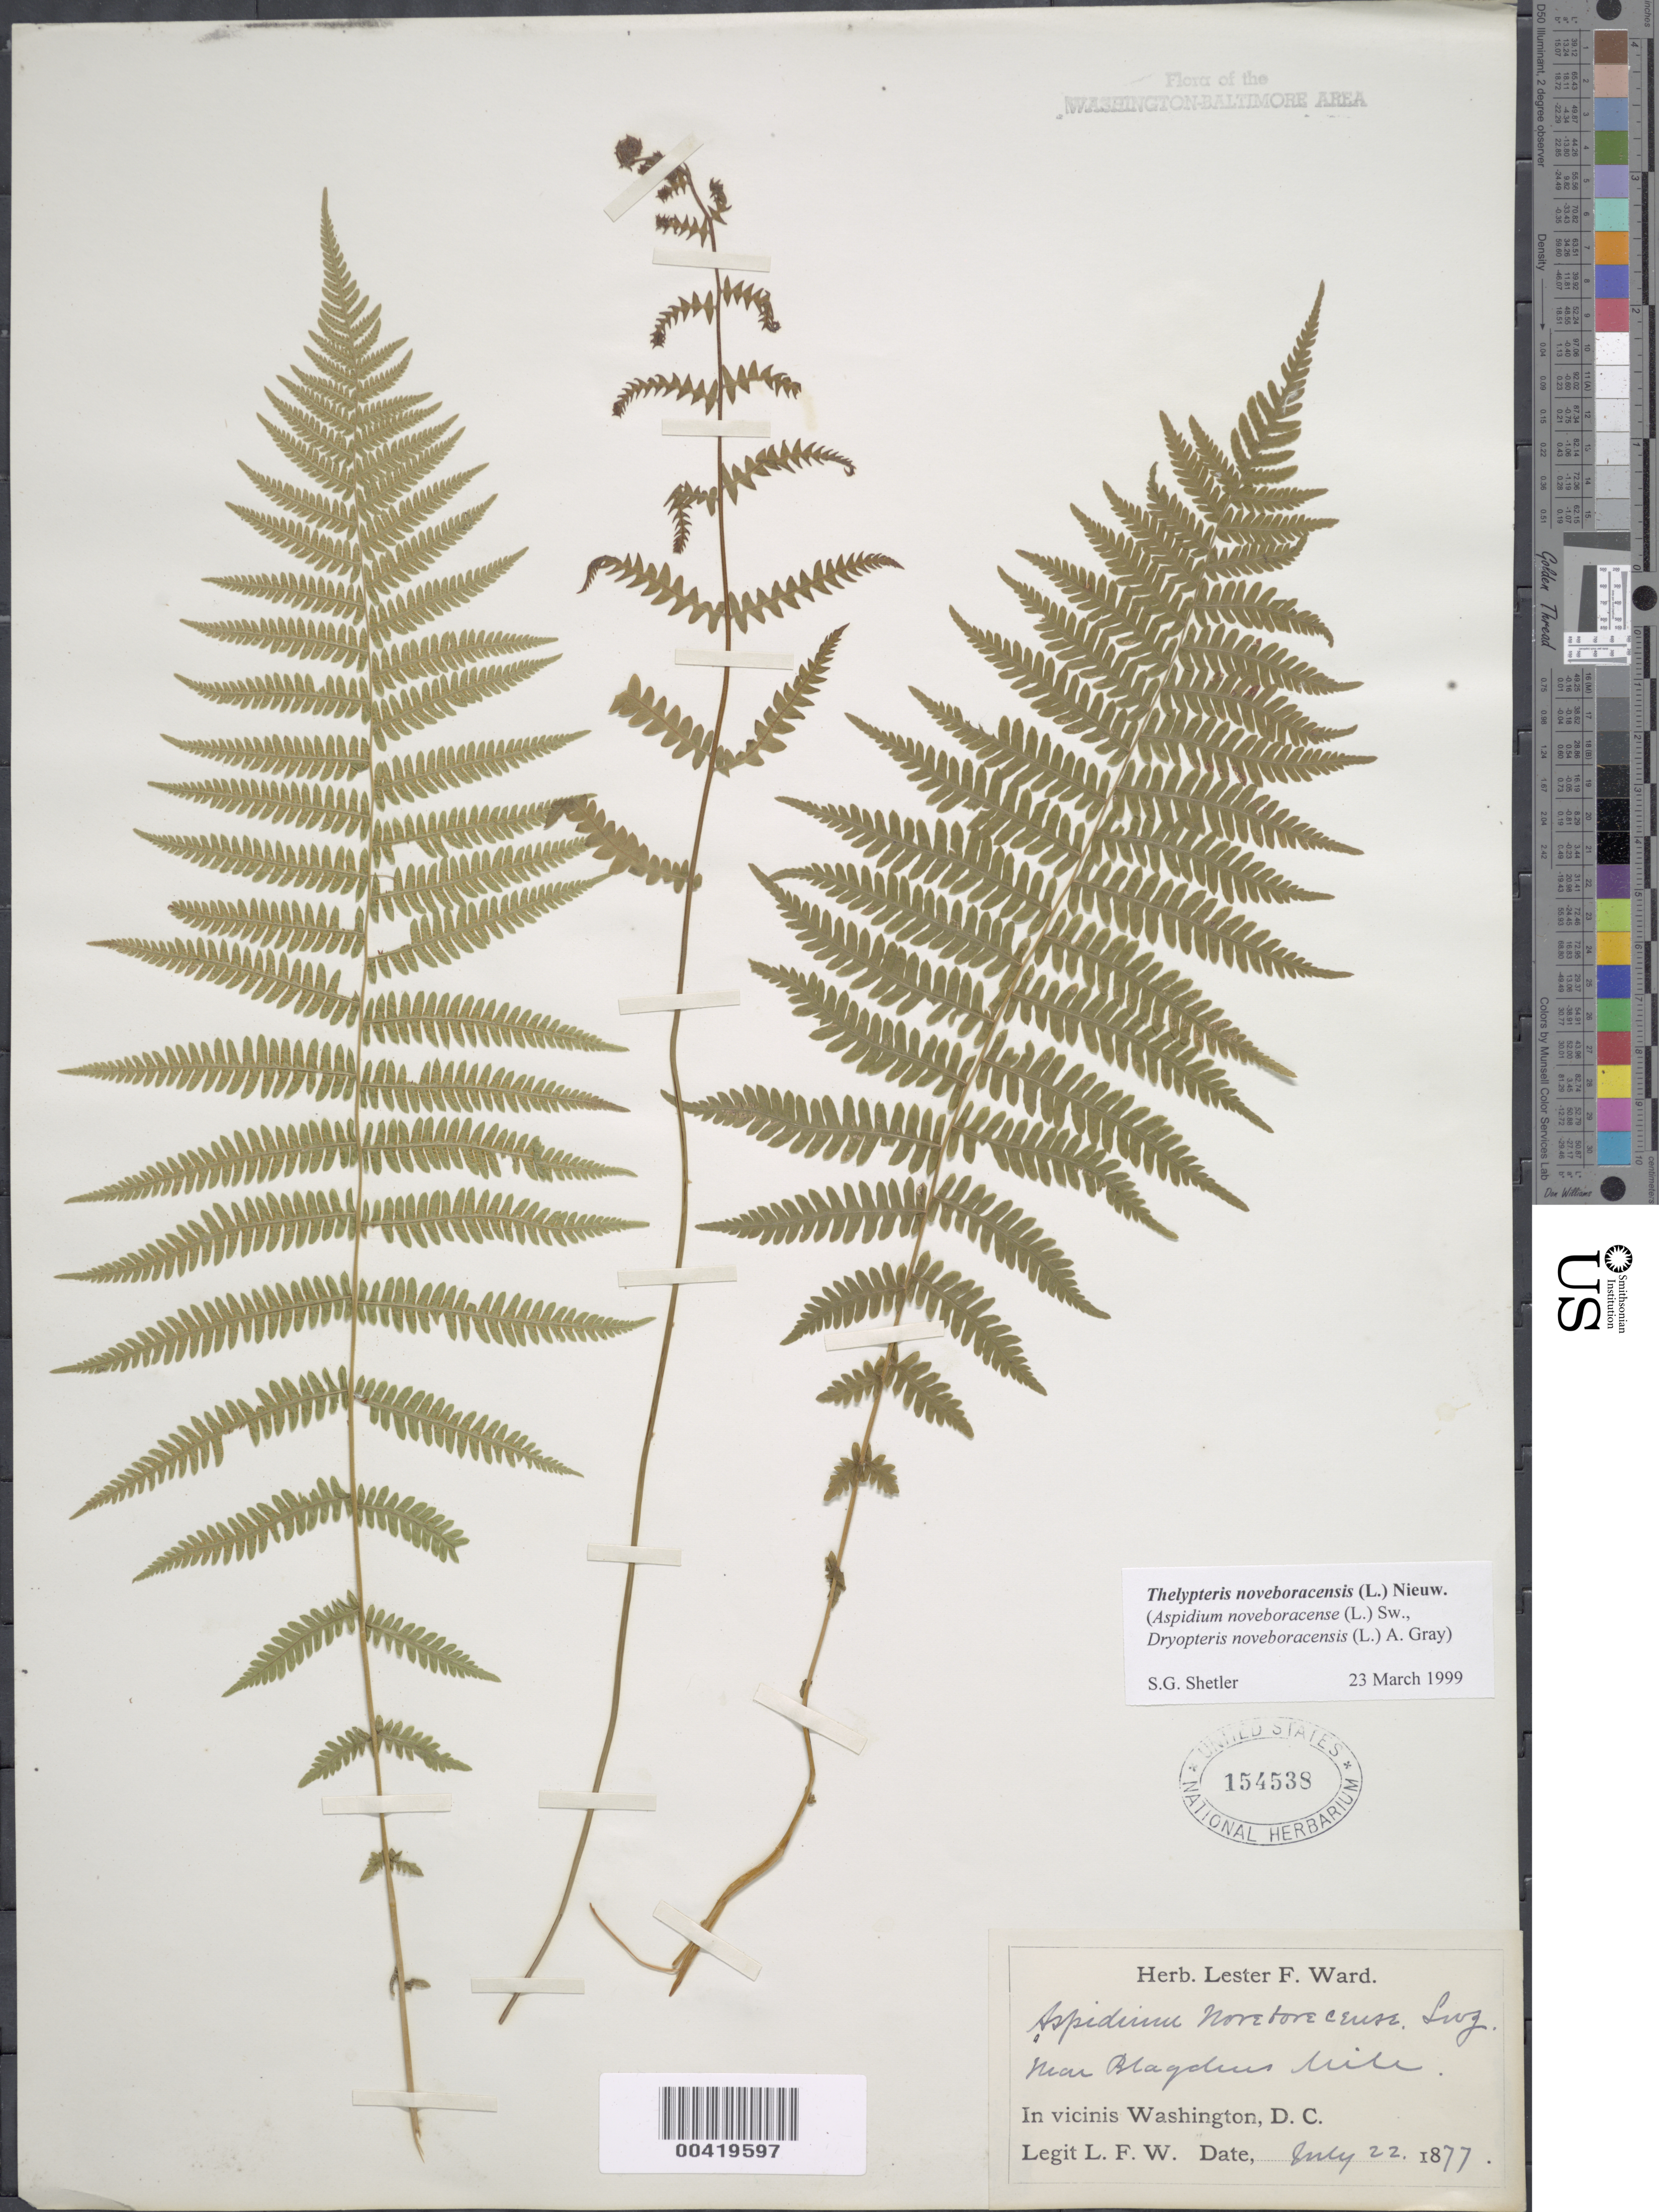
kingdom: Plantae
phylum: Tracheophyta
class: Polypodiopsida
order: Polypodiales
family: Thelypteridaceae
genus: Parathelypteris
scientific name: Parathelypteris noveboracensis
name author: (L.) Ching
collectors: L. F. Ward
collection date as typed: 22 Jul 1877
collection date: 1877-07-22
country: United States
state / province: District of Columbia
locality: Blagdens Mill vicinity Rock Creek Park and Vicinity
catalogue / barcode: US 154538